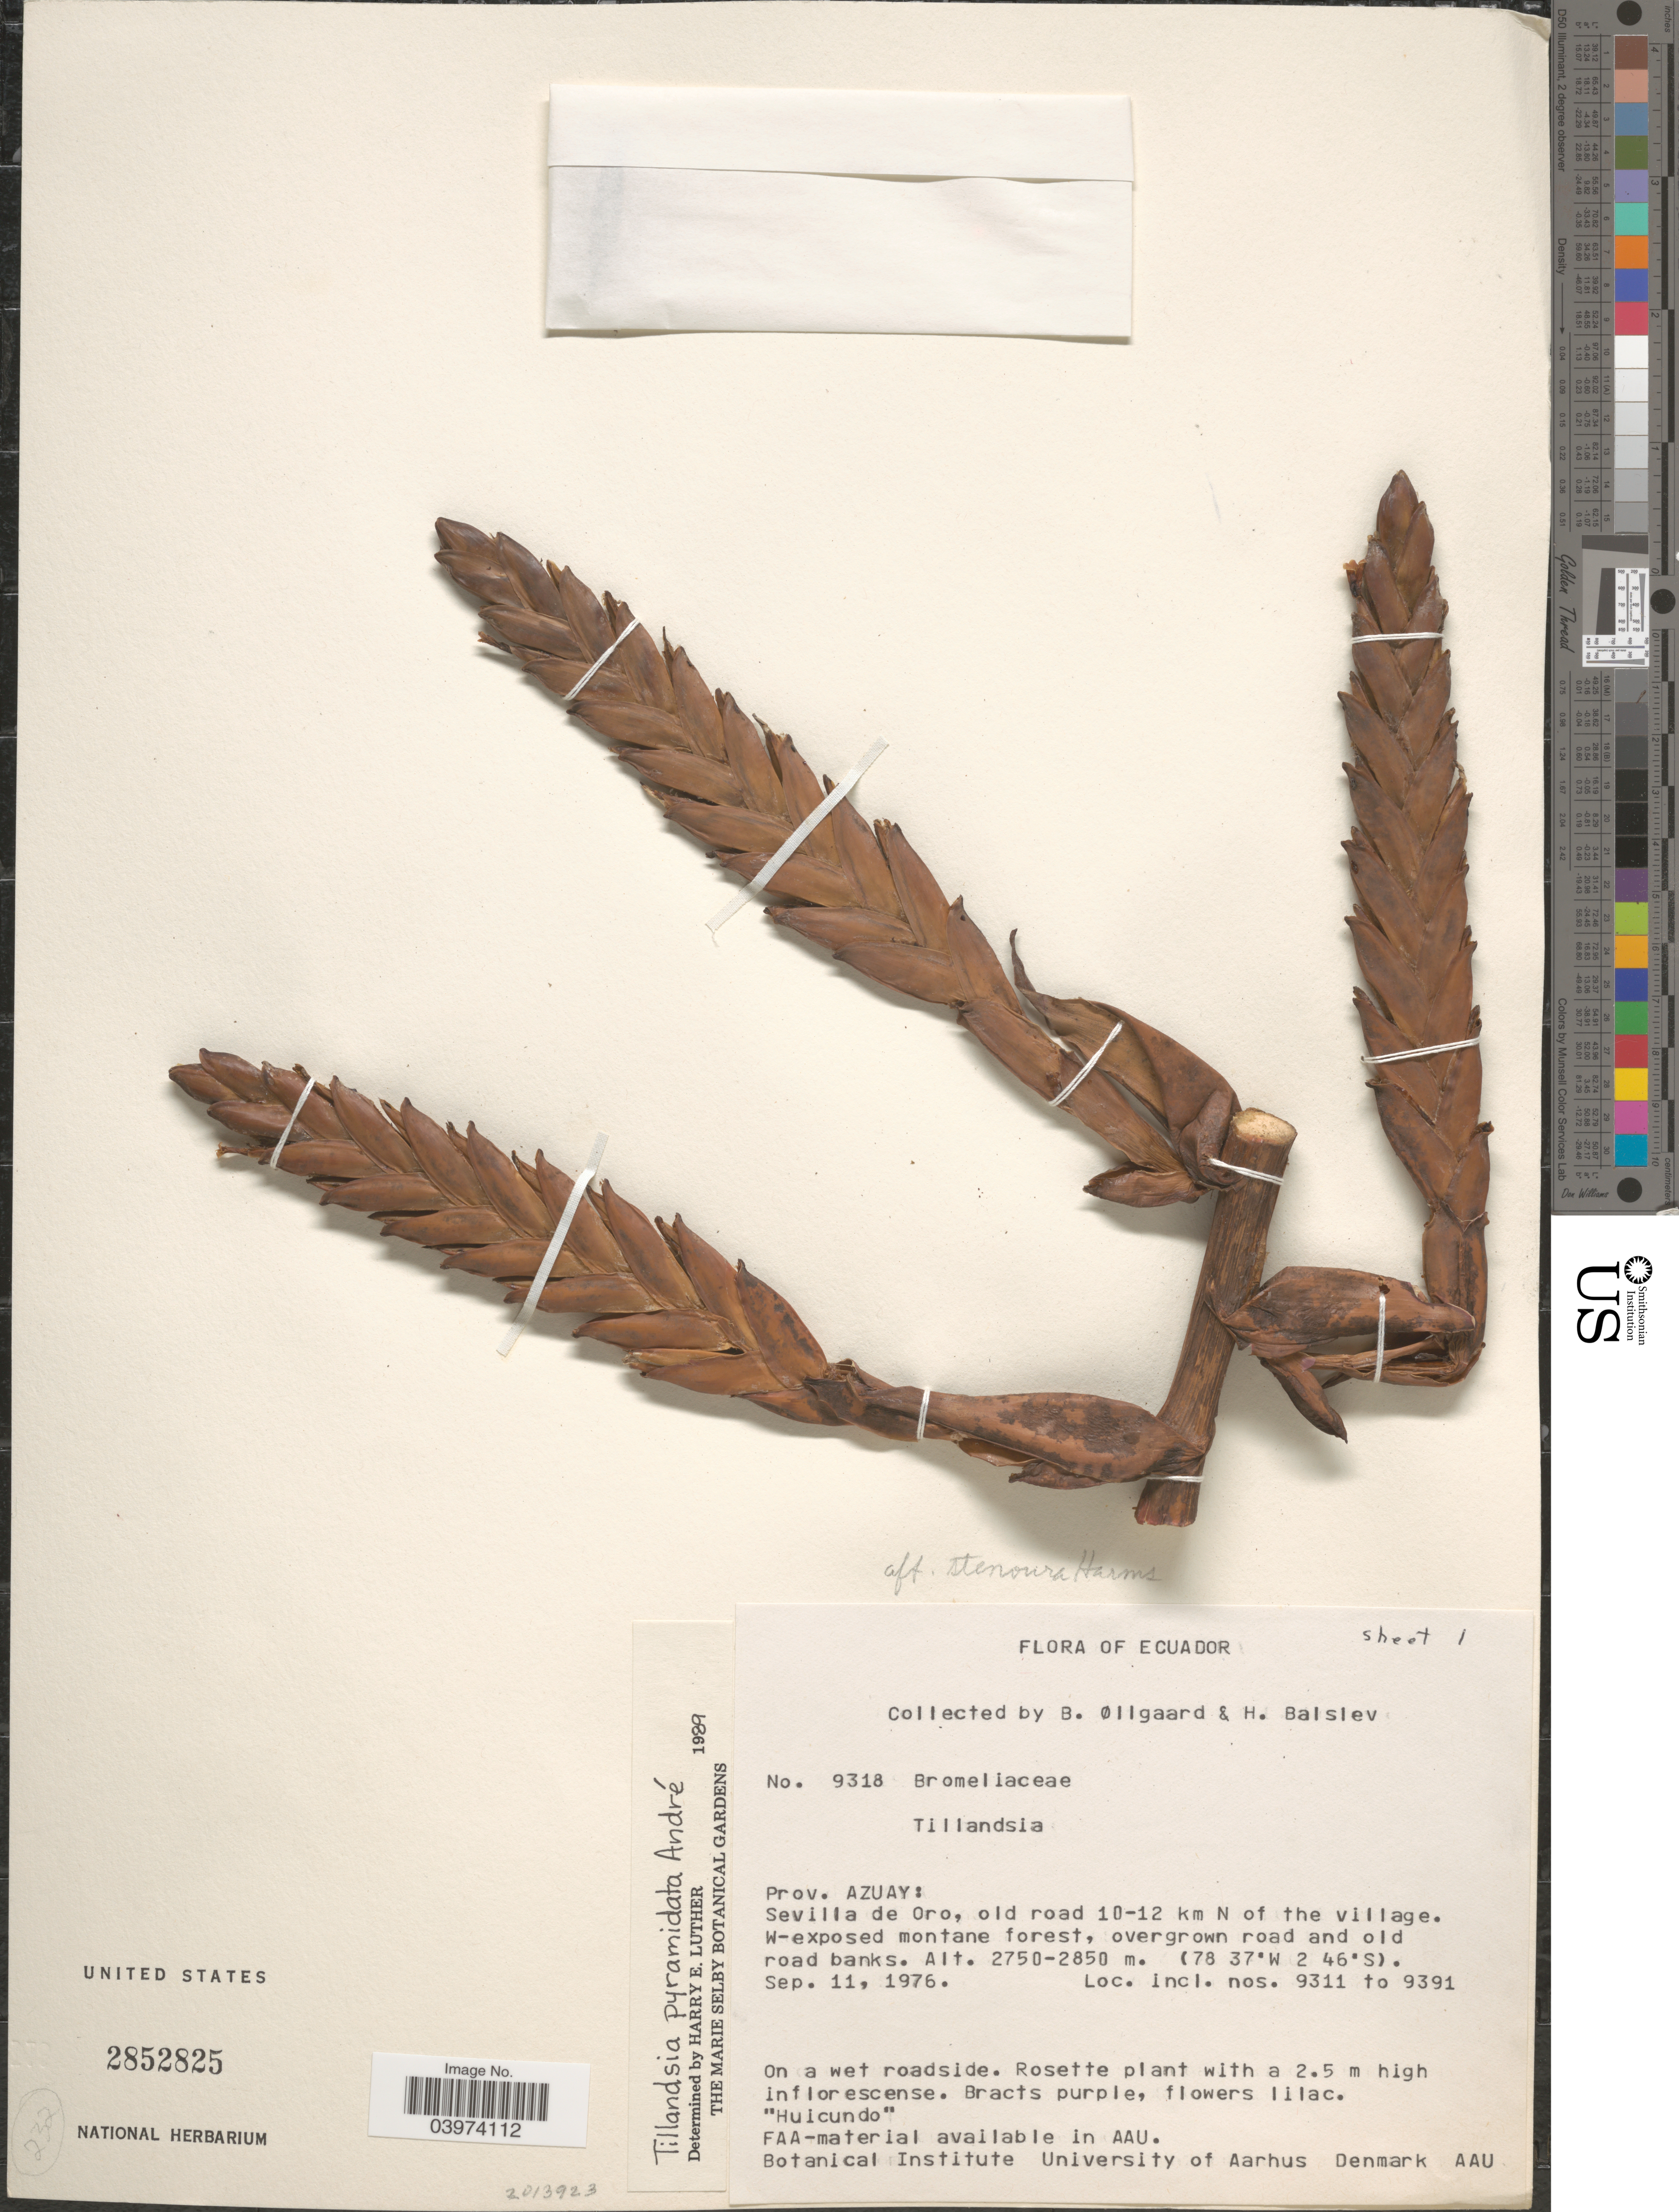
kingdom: Plantae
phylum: Tracheophyta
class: Liliopsida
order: Poales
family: Bromeliaceae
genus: Tillandsia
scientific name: Tillandsia pyramidata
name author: André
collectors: B. Øllgaard & H. Balslev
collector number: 9318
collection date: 1976-09-11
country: Ecuador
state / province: Azuay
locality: Sevilla de Oro, old road 10-12 km N of the village. W-exposed montane forest, overgrown road and old road banks.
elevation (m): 2750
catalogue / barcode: US 2852825